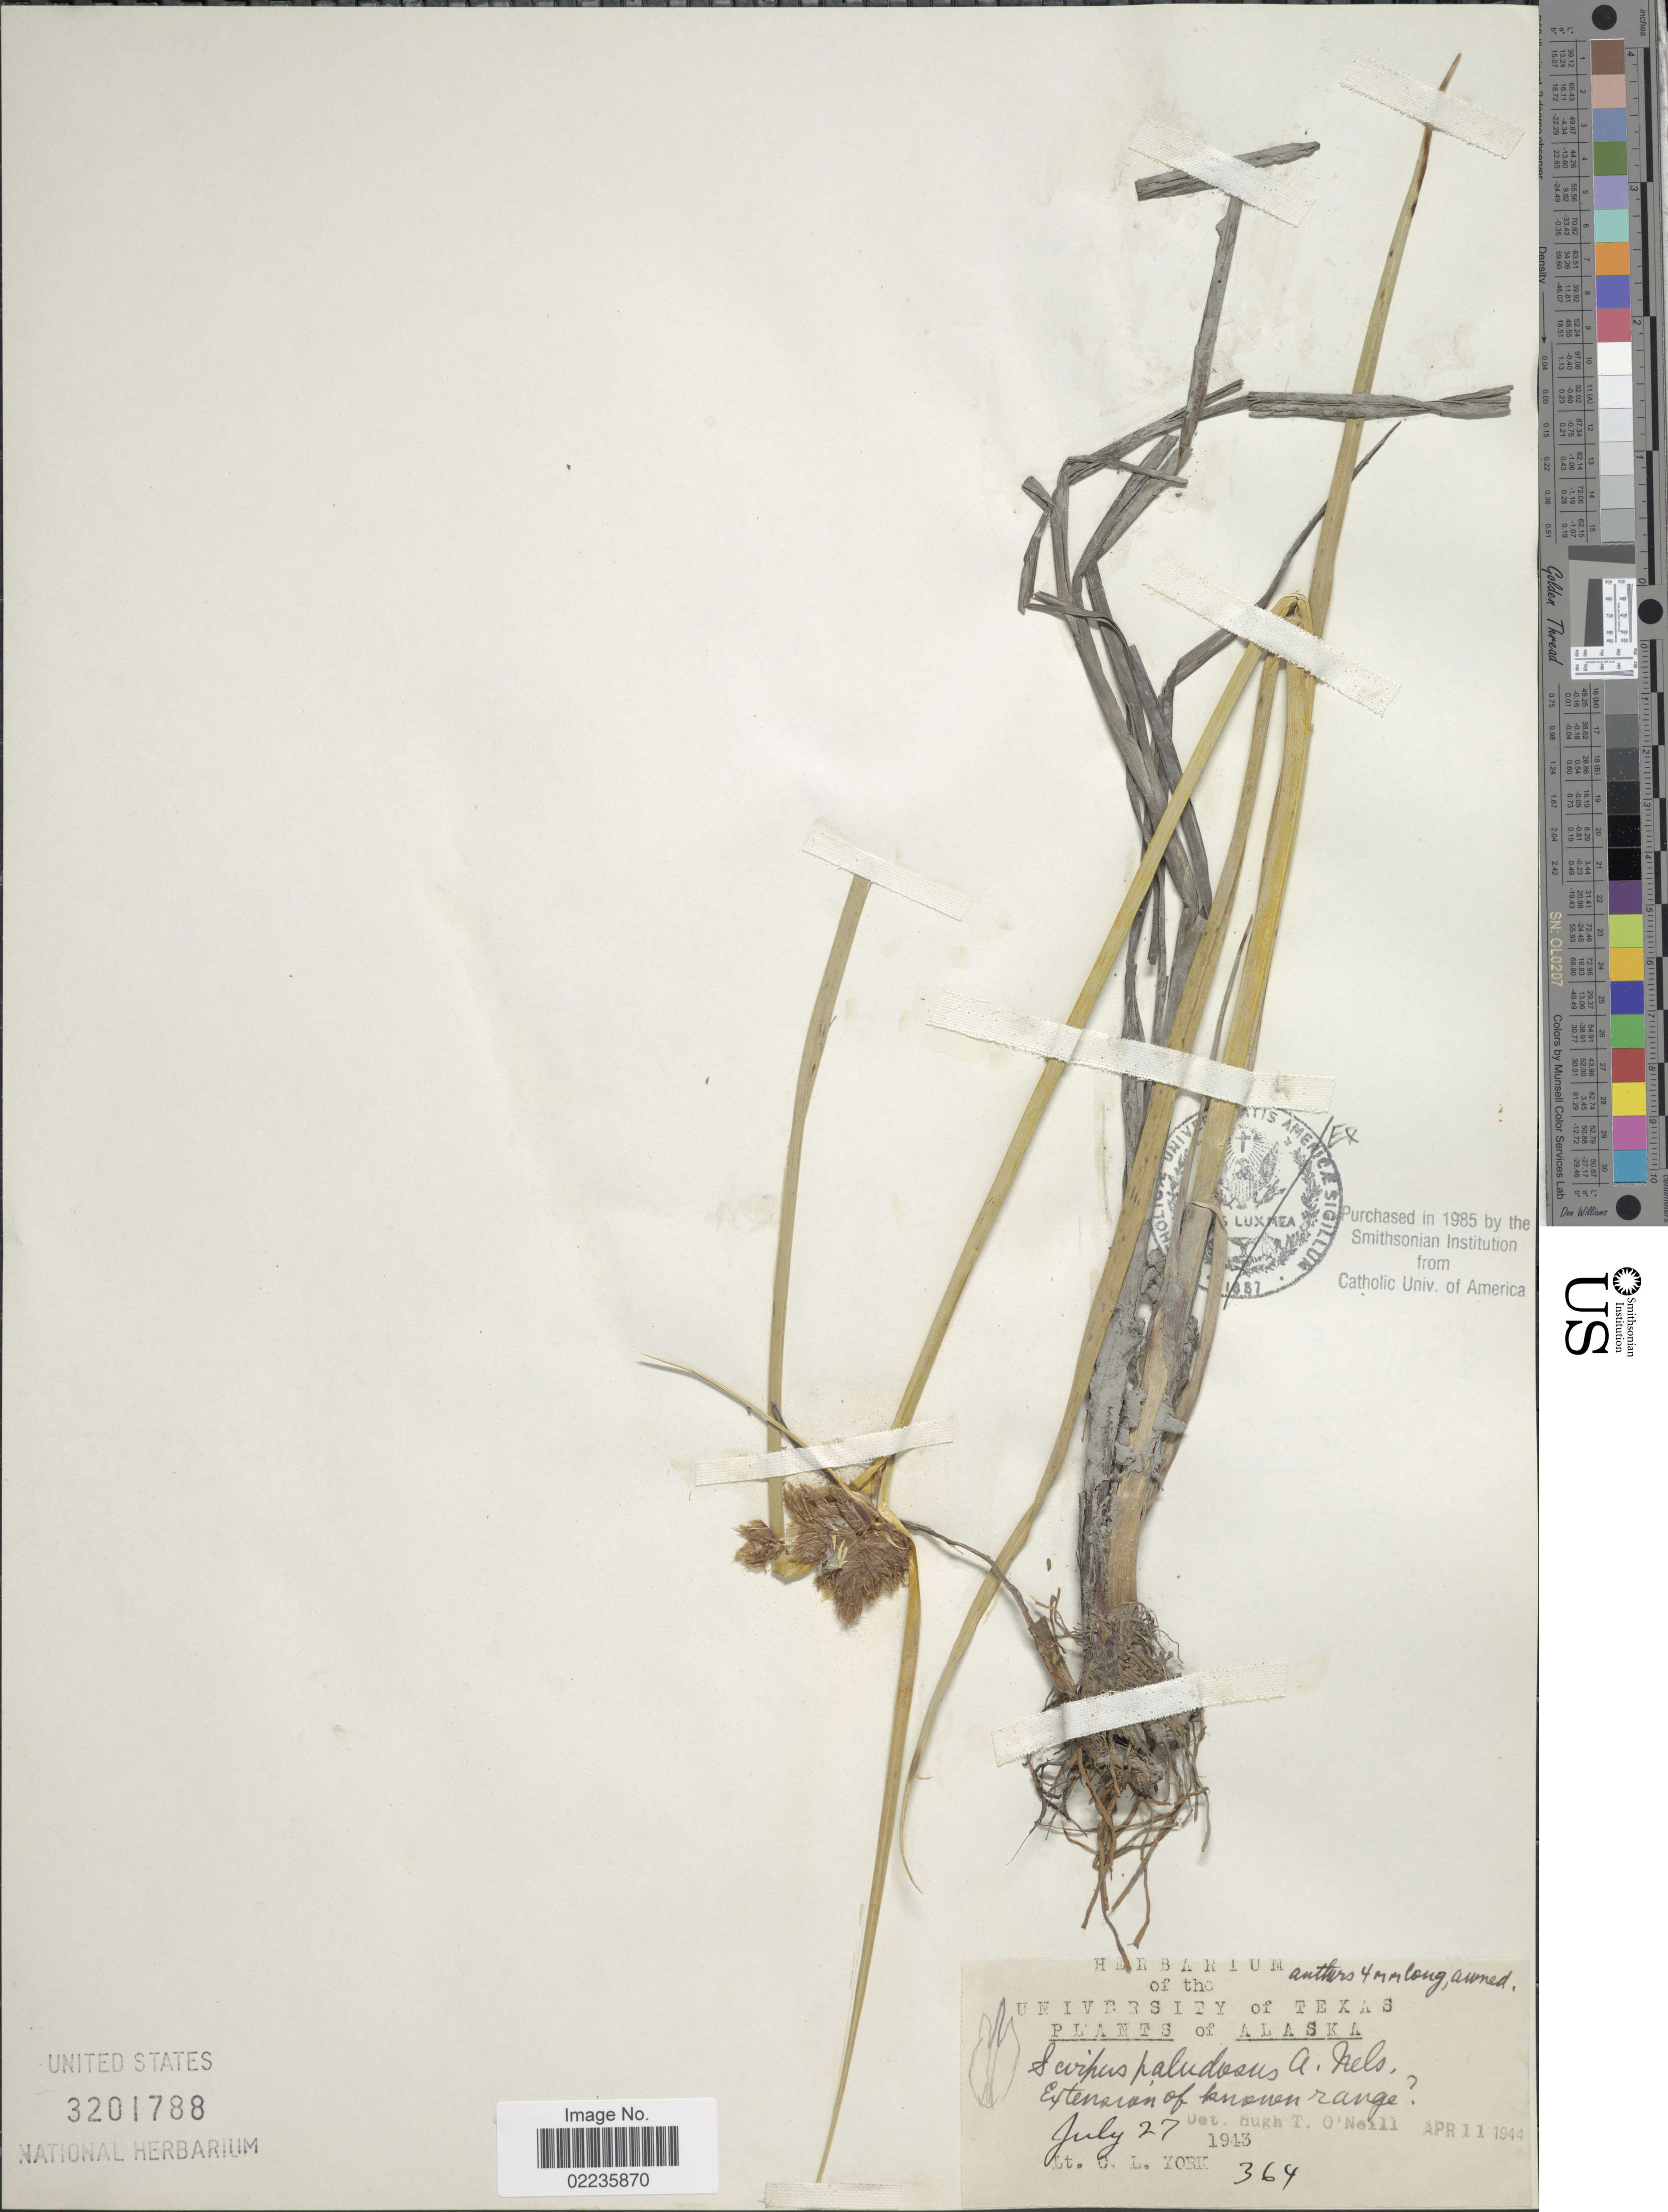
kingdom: Plantae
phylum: Tracheophyta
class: Liliopsida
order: Poales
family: Cyperaceae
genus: Bolboschoenus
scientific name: Bolboschoenus maritimus subsp. paludosus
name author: (A. Nelson) T. Koyama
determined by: Strong, M. T., (US), Smithsonian Institution - National Museum of Natural History (UNITED STATES)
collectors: C. L. York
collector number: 364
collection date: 1943-07-27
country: United States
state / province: Alaska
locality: Extension of knonen range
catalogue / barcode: US 3201788